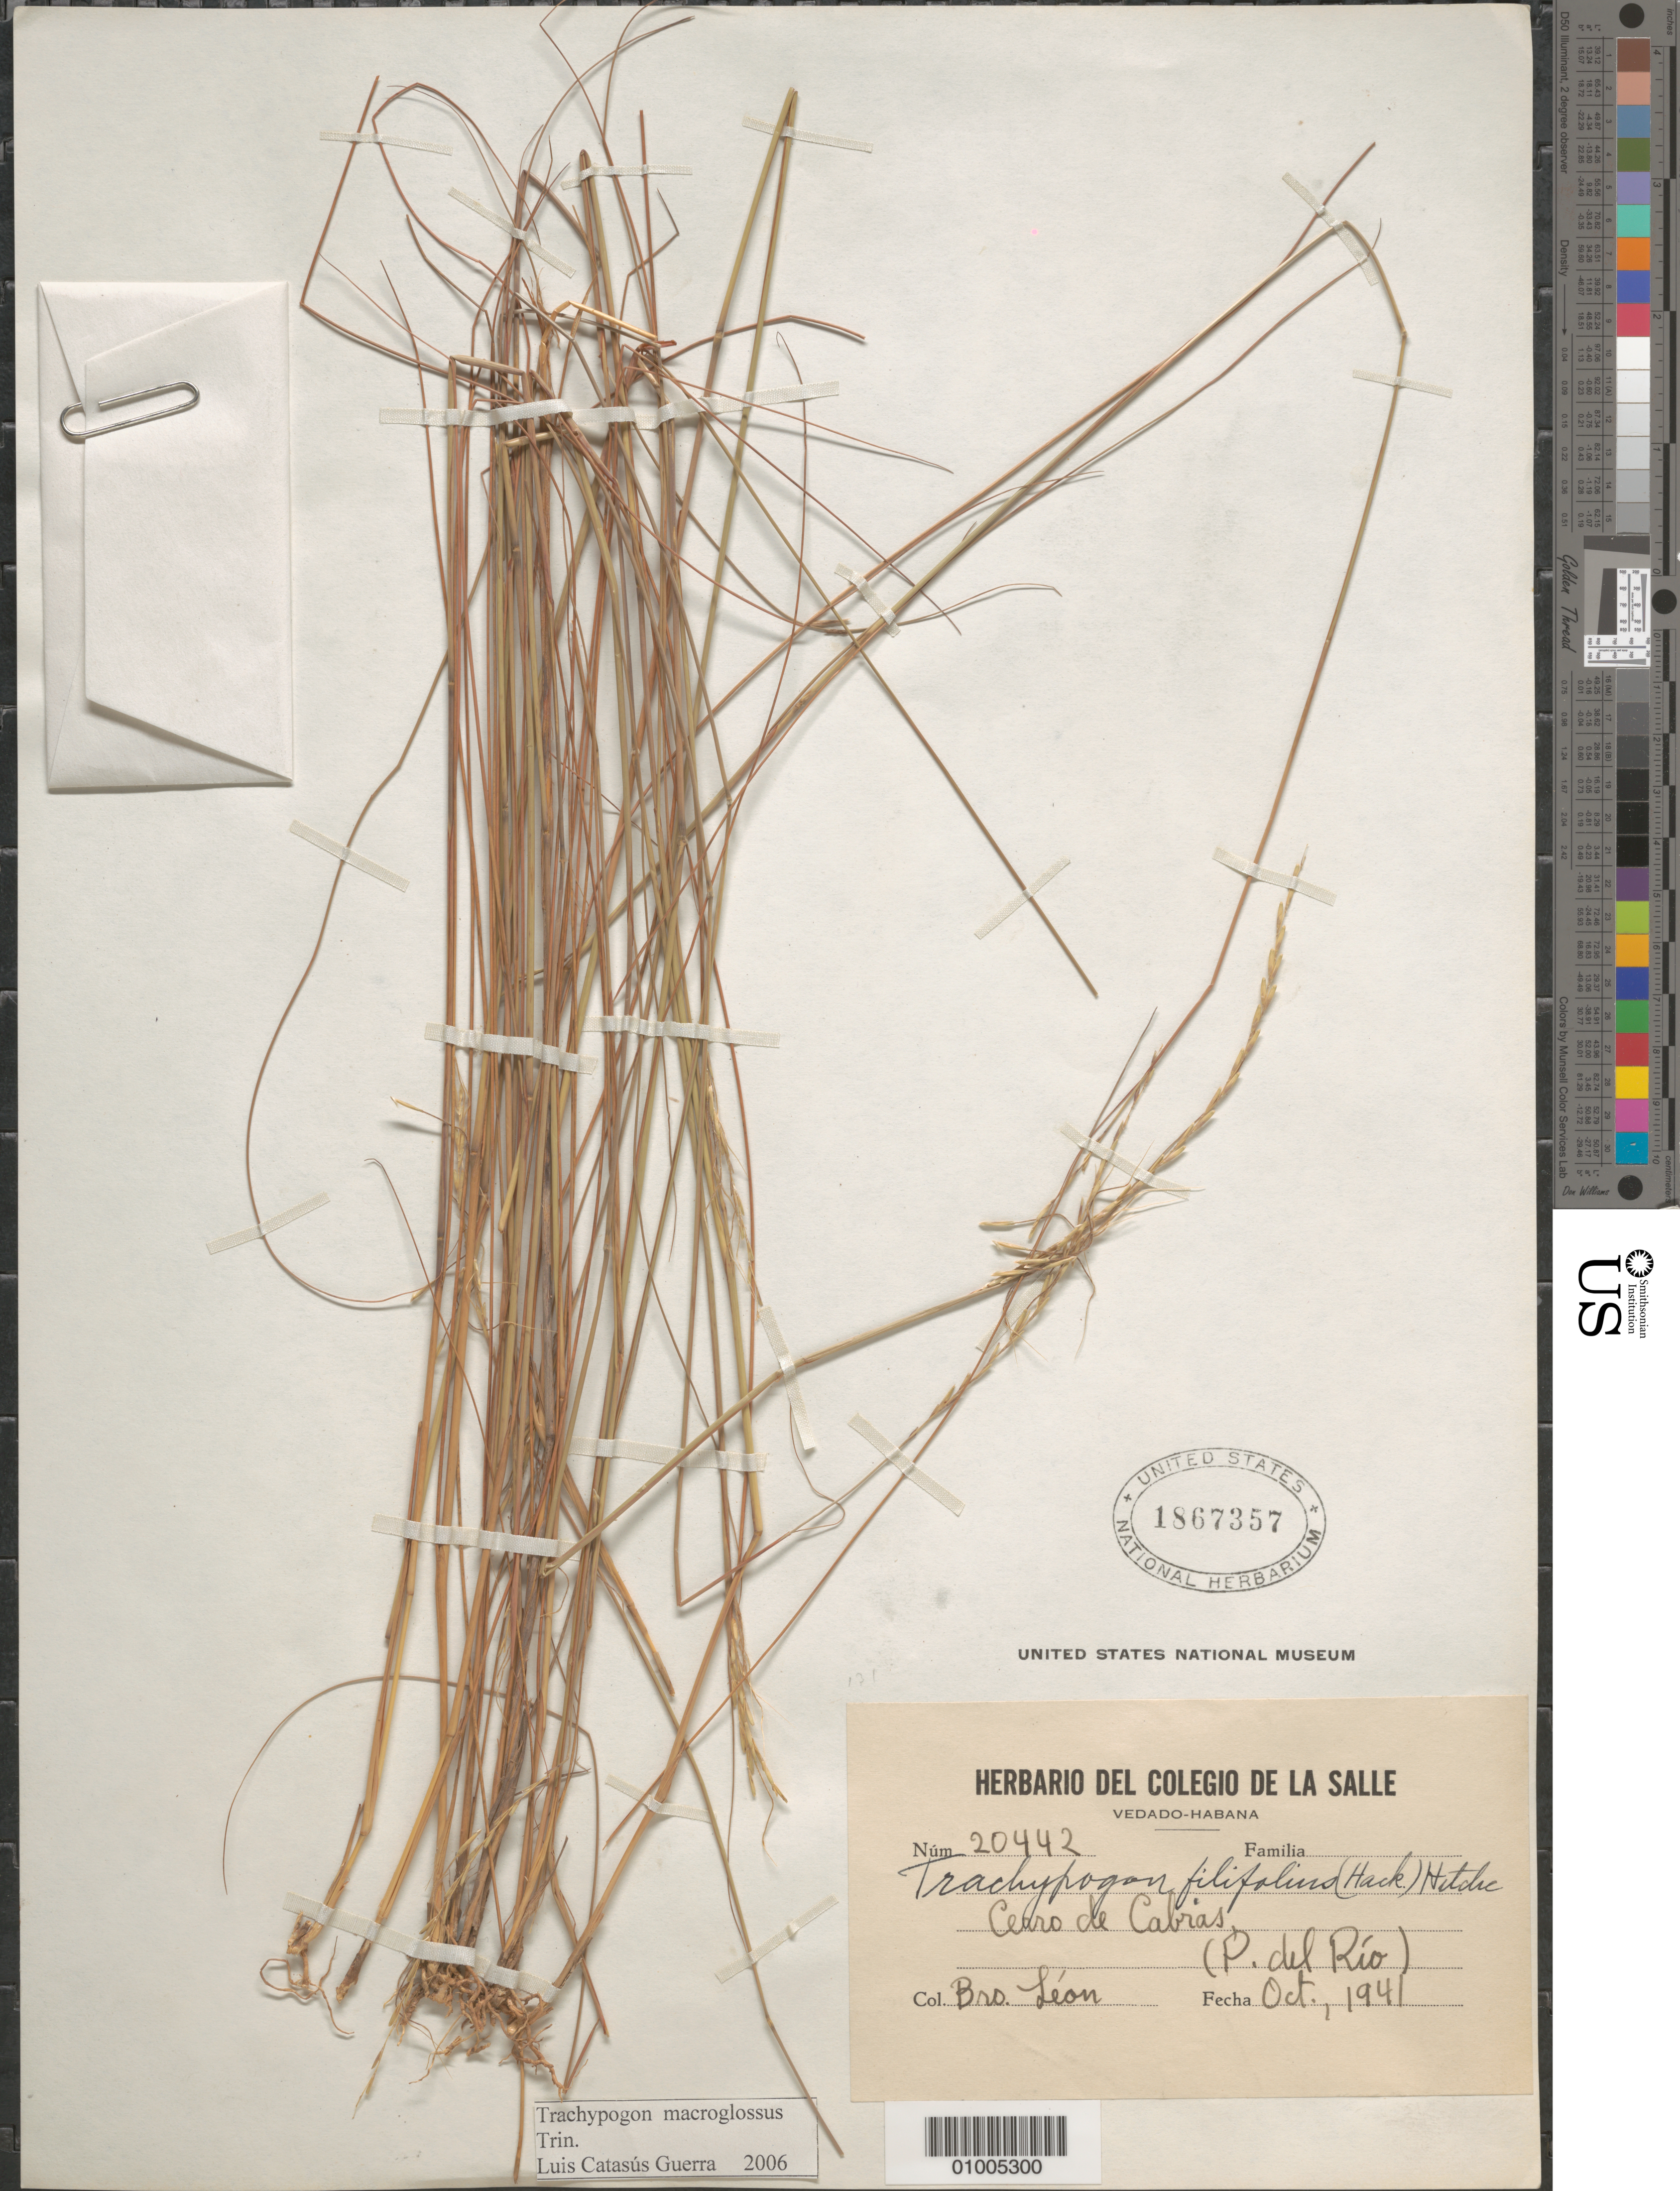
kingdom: Plantae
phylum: Tracheophyta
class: Liliopsida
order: Poales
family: Poaceae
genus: Trachypogon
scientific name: Trachypogon macroglossus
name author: Trin.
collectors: Bro. León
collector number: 20442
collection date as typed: Oct 1941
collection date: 1941-10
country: Cuba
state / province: Pinar del Rio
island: Cuba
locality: Vedado-Habana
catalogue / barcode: US 1867357